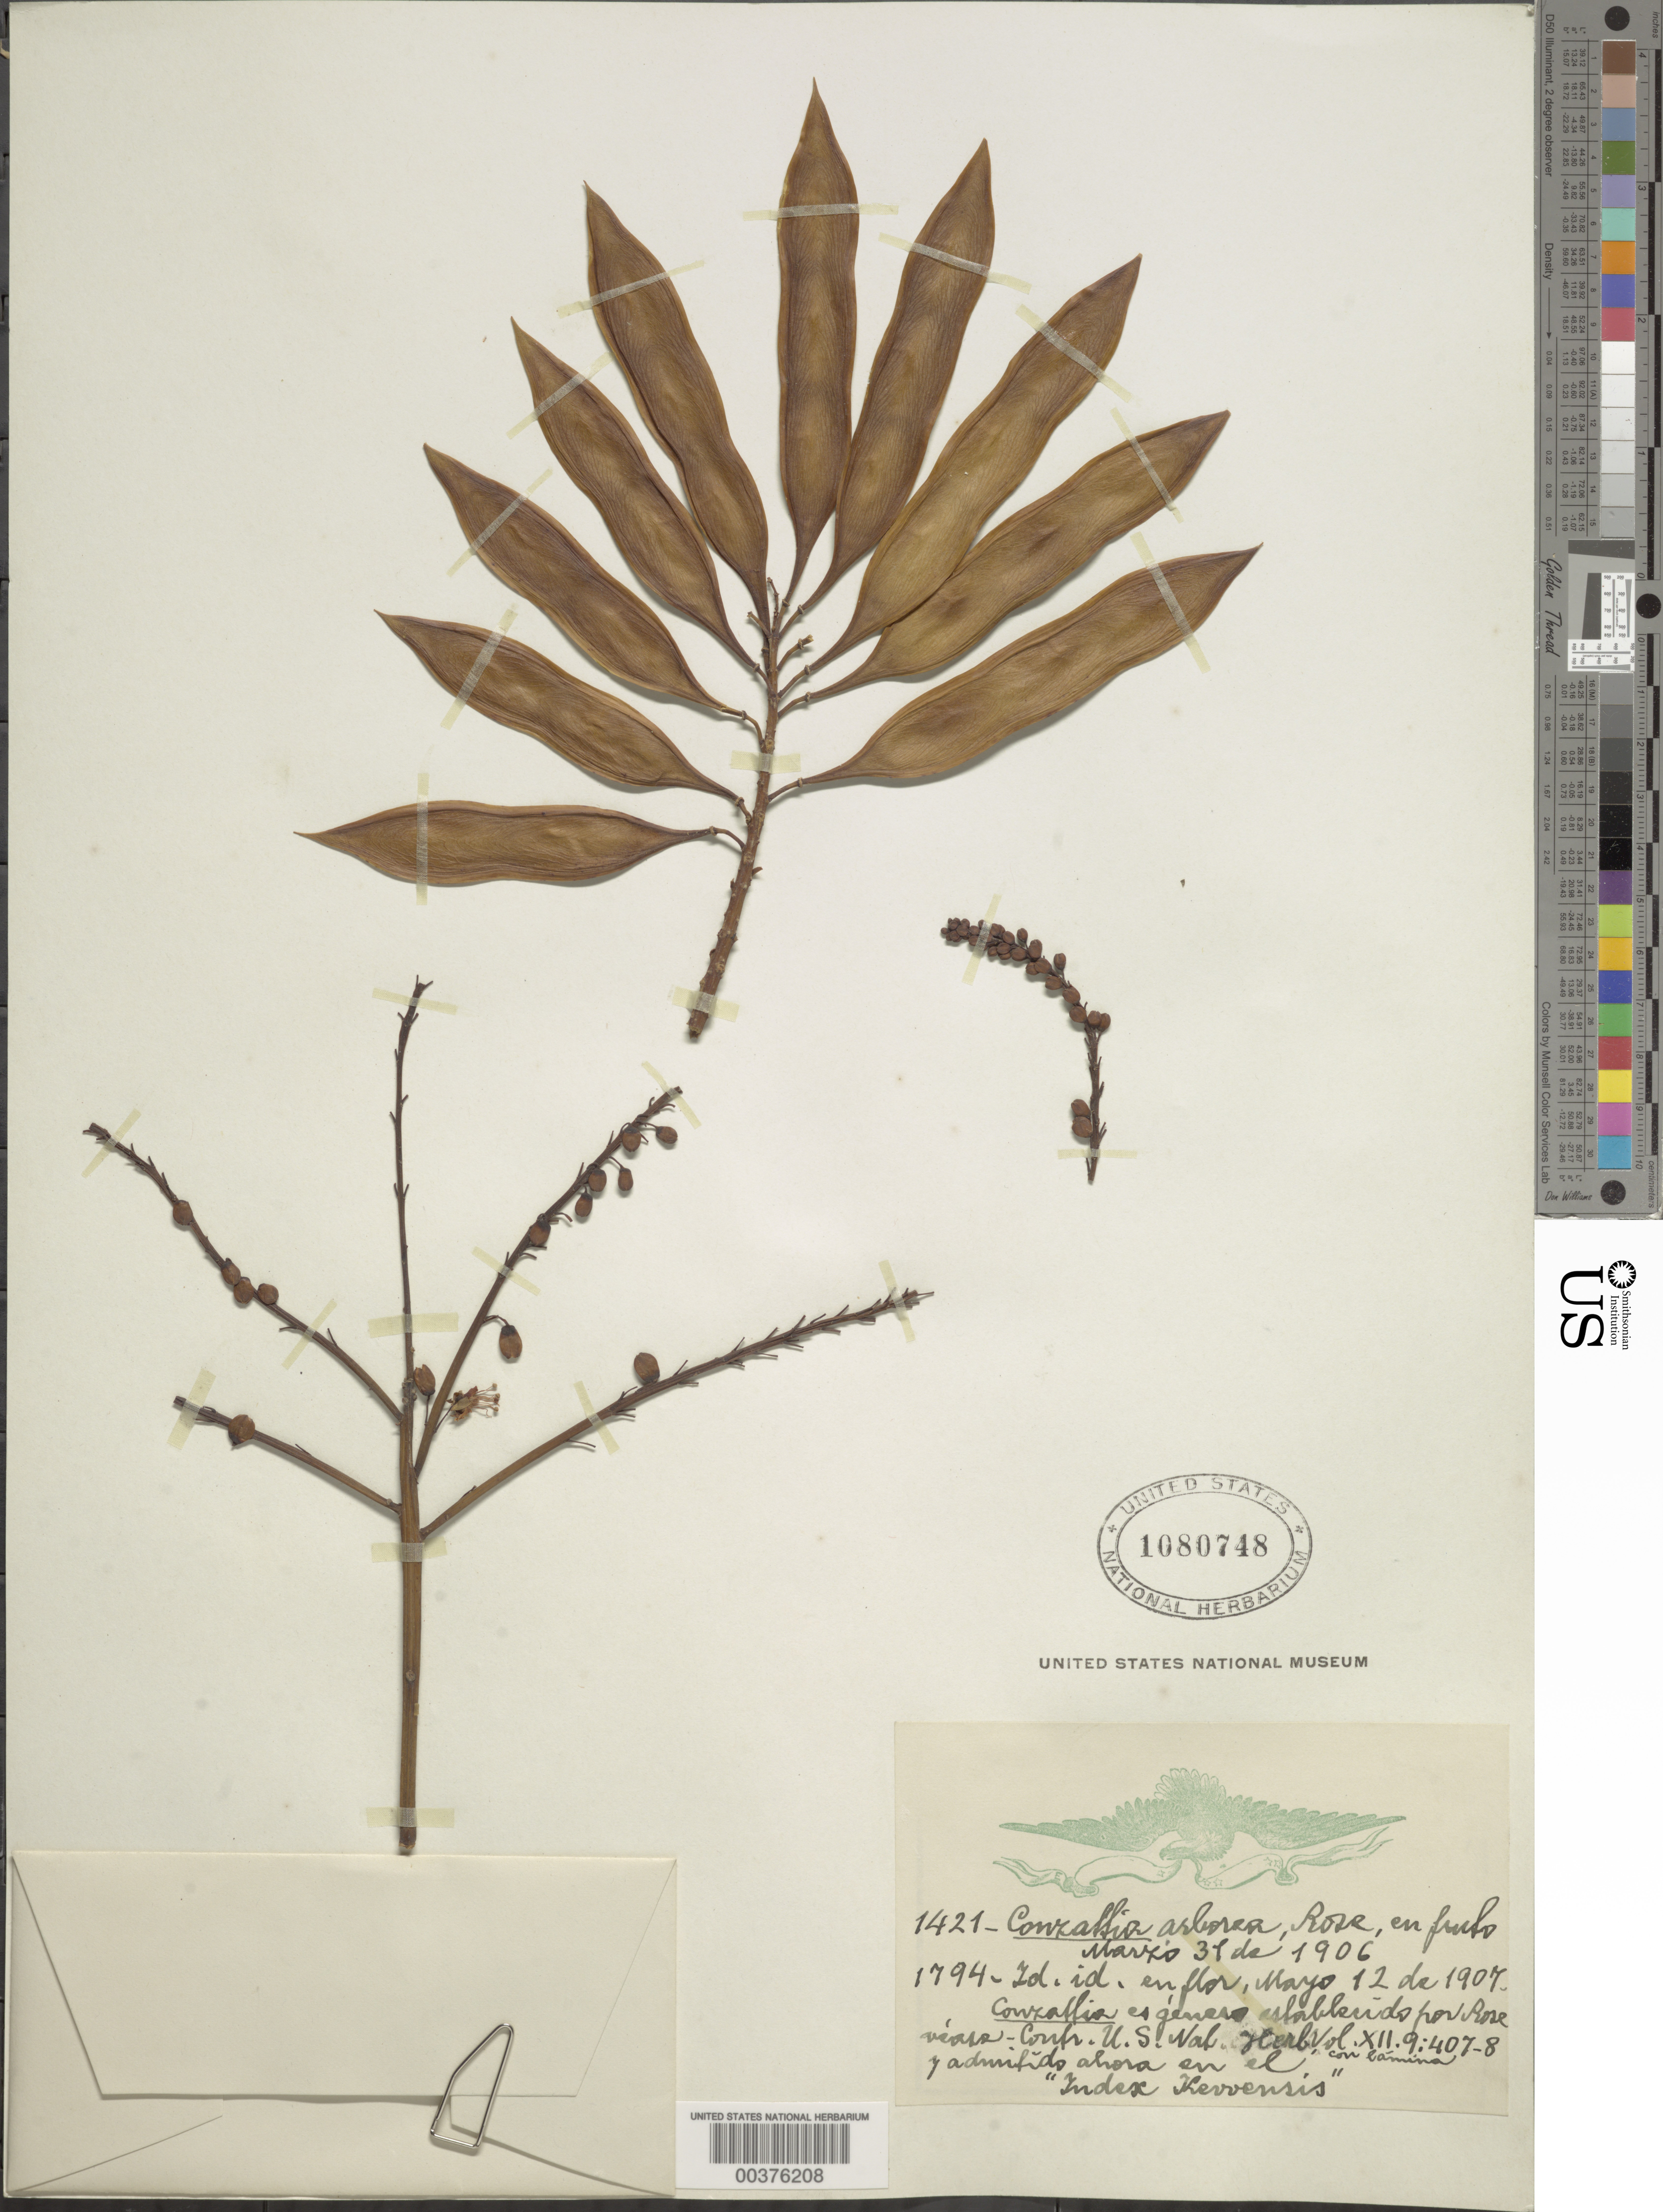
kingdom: Plantae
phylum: Tracheophyta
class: Magnoliopsida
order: Fabales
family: Fabaceae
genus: Conzattia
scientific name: Conzattia arborea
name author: Rose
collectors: C. Conzatti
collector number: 1421 / 1794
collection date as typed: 31 Mar 1906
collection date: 1906-03-31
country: Mexico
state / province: Oaxaca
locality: Cerro San Antonio de la cal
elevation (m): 2000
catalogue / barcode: US 1080748